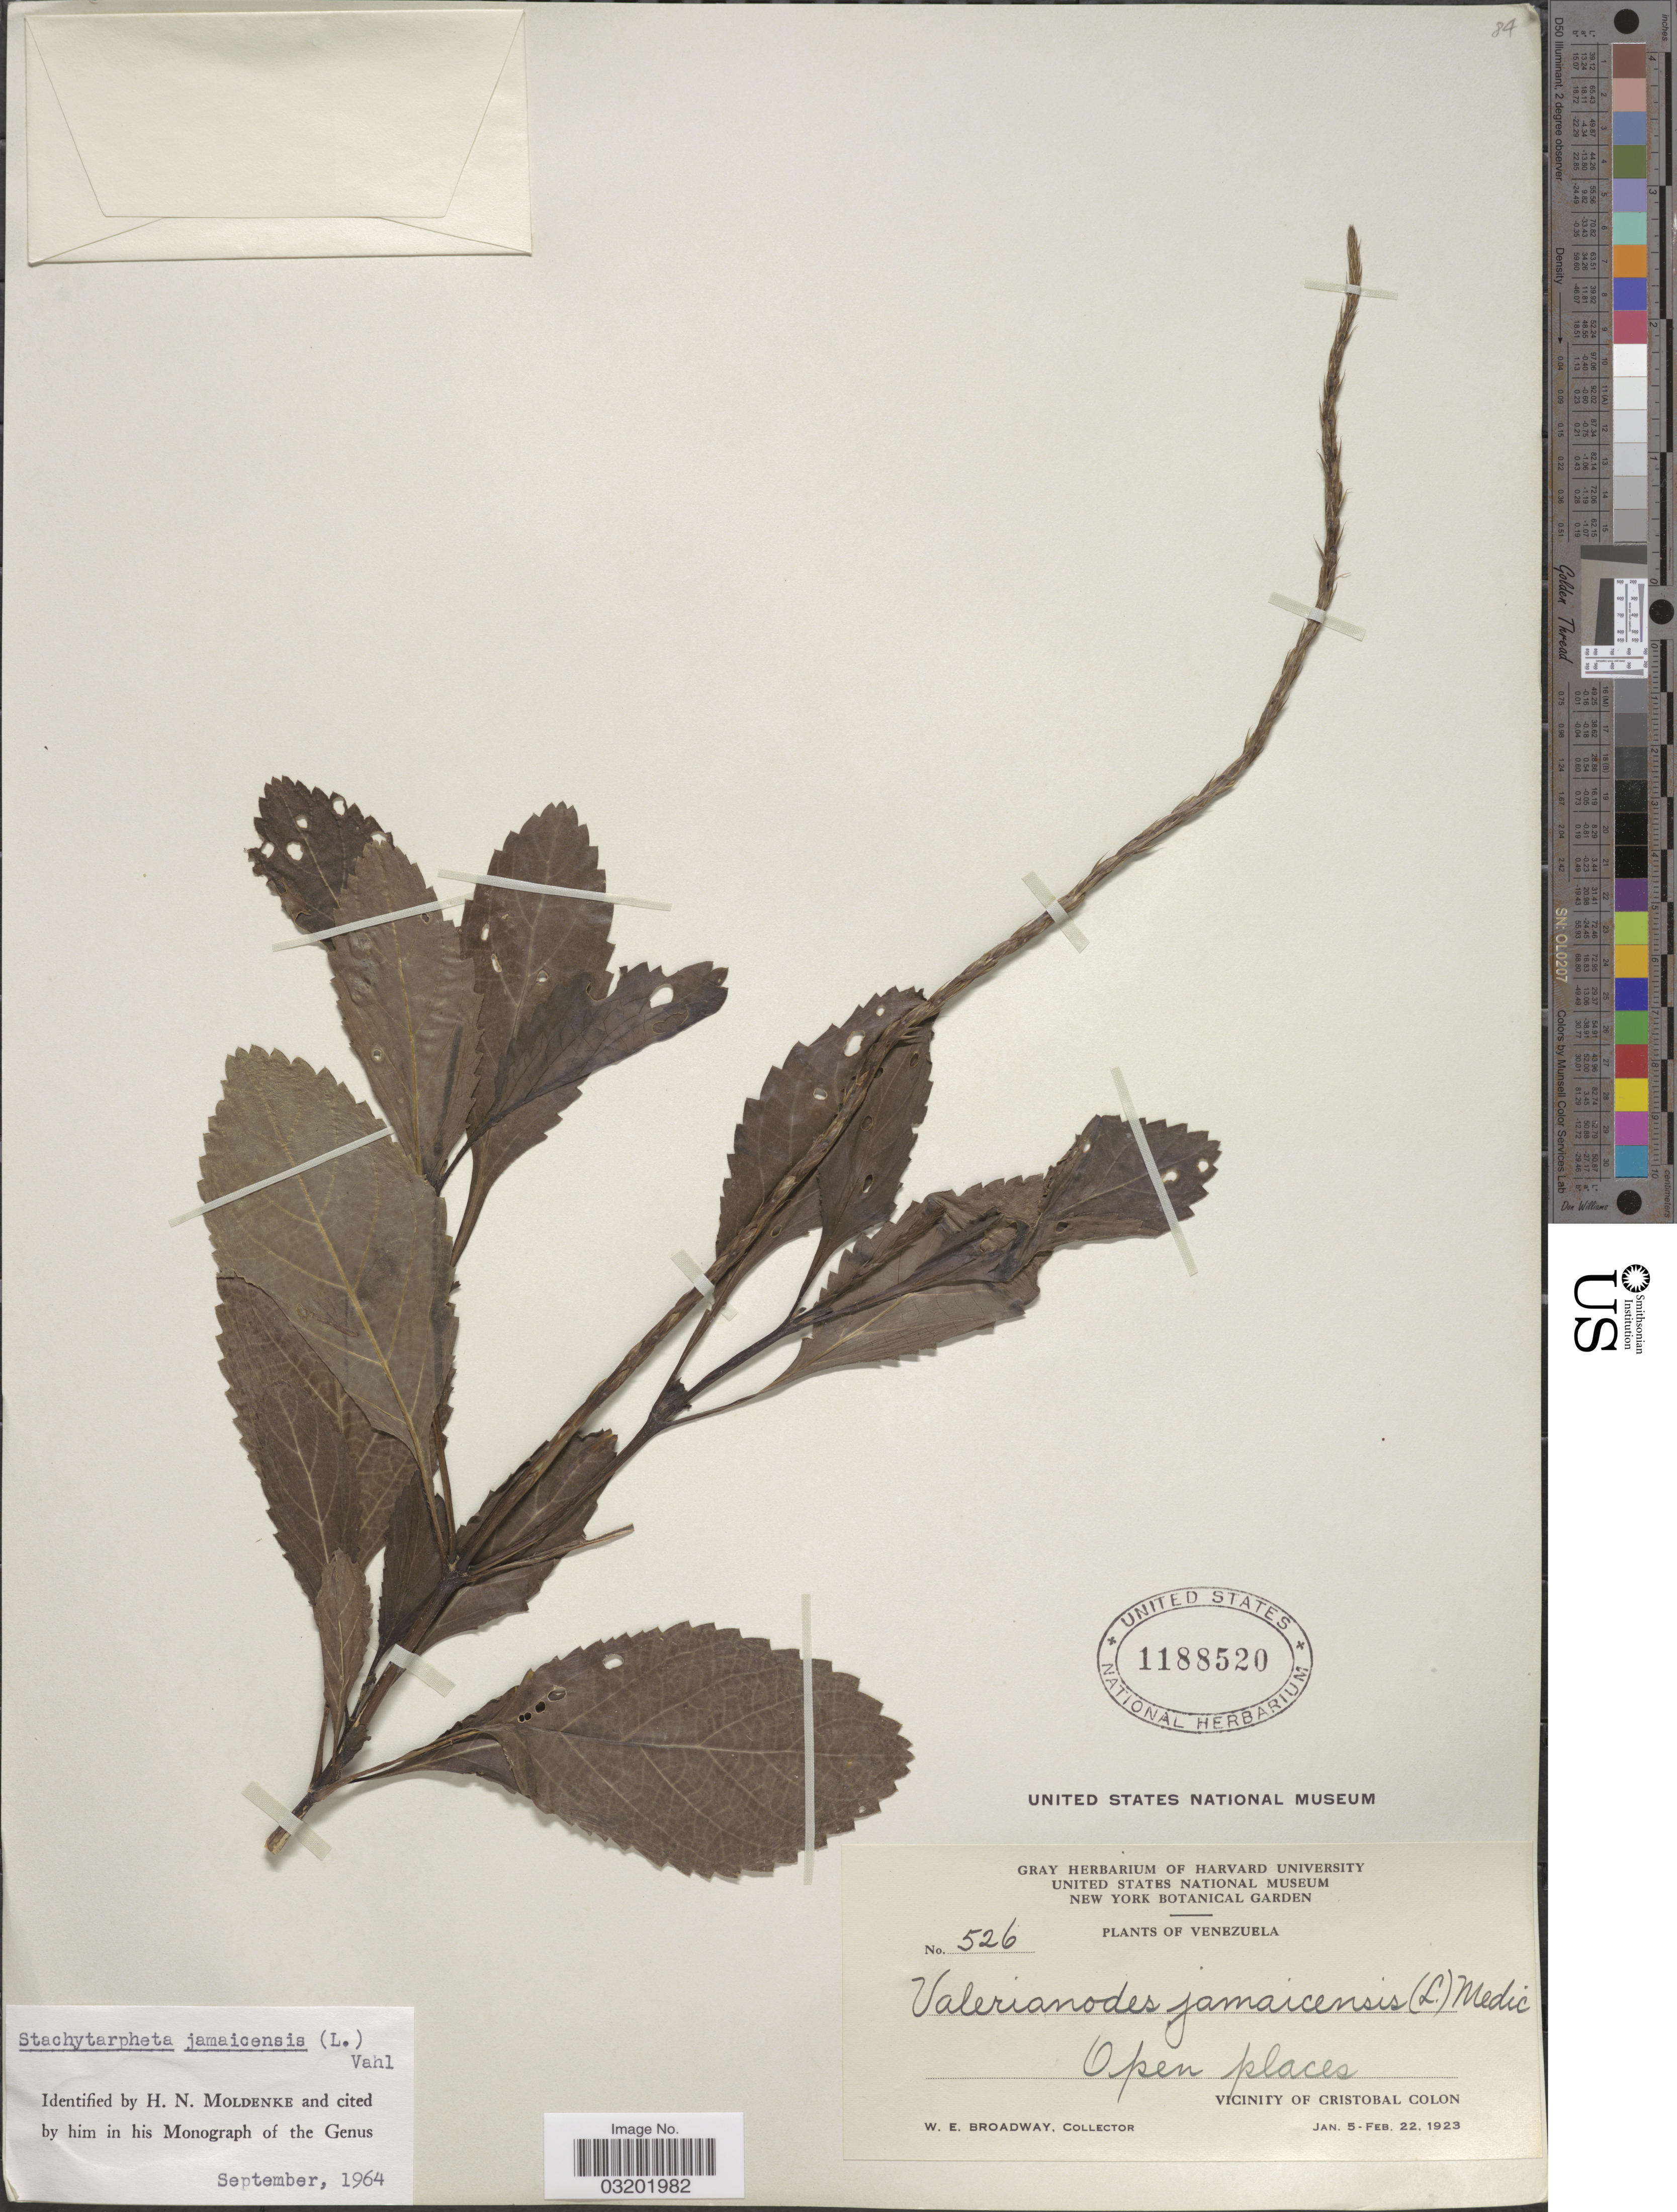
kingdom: Plantae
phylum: Tracheophyta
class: Magnoliopsida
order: Lamiales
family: Verbenaceae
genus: Stachytarpheta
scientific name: Stachytarpheta jamaicensis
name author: (L.) Vahl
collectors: W. E. Broadway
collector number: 526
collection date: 1923-01-05/1923-02-22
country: Venezuela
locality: Vicinity of Cristobal Colon.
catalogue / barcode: US 1188520